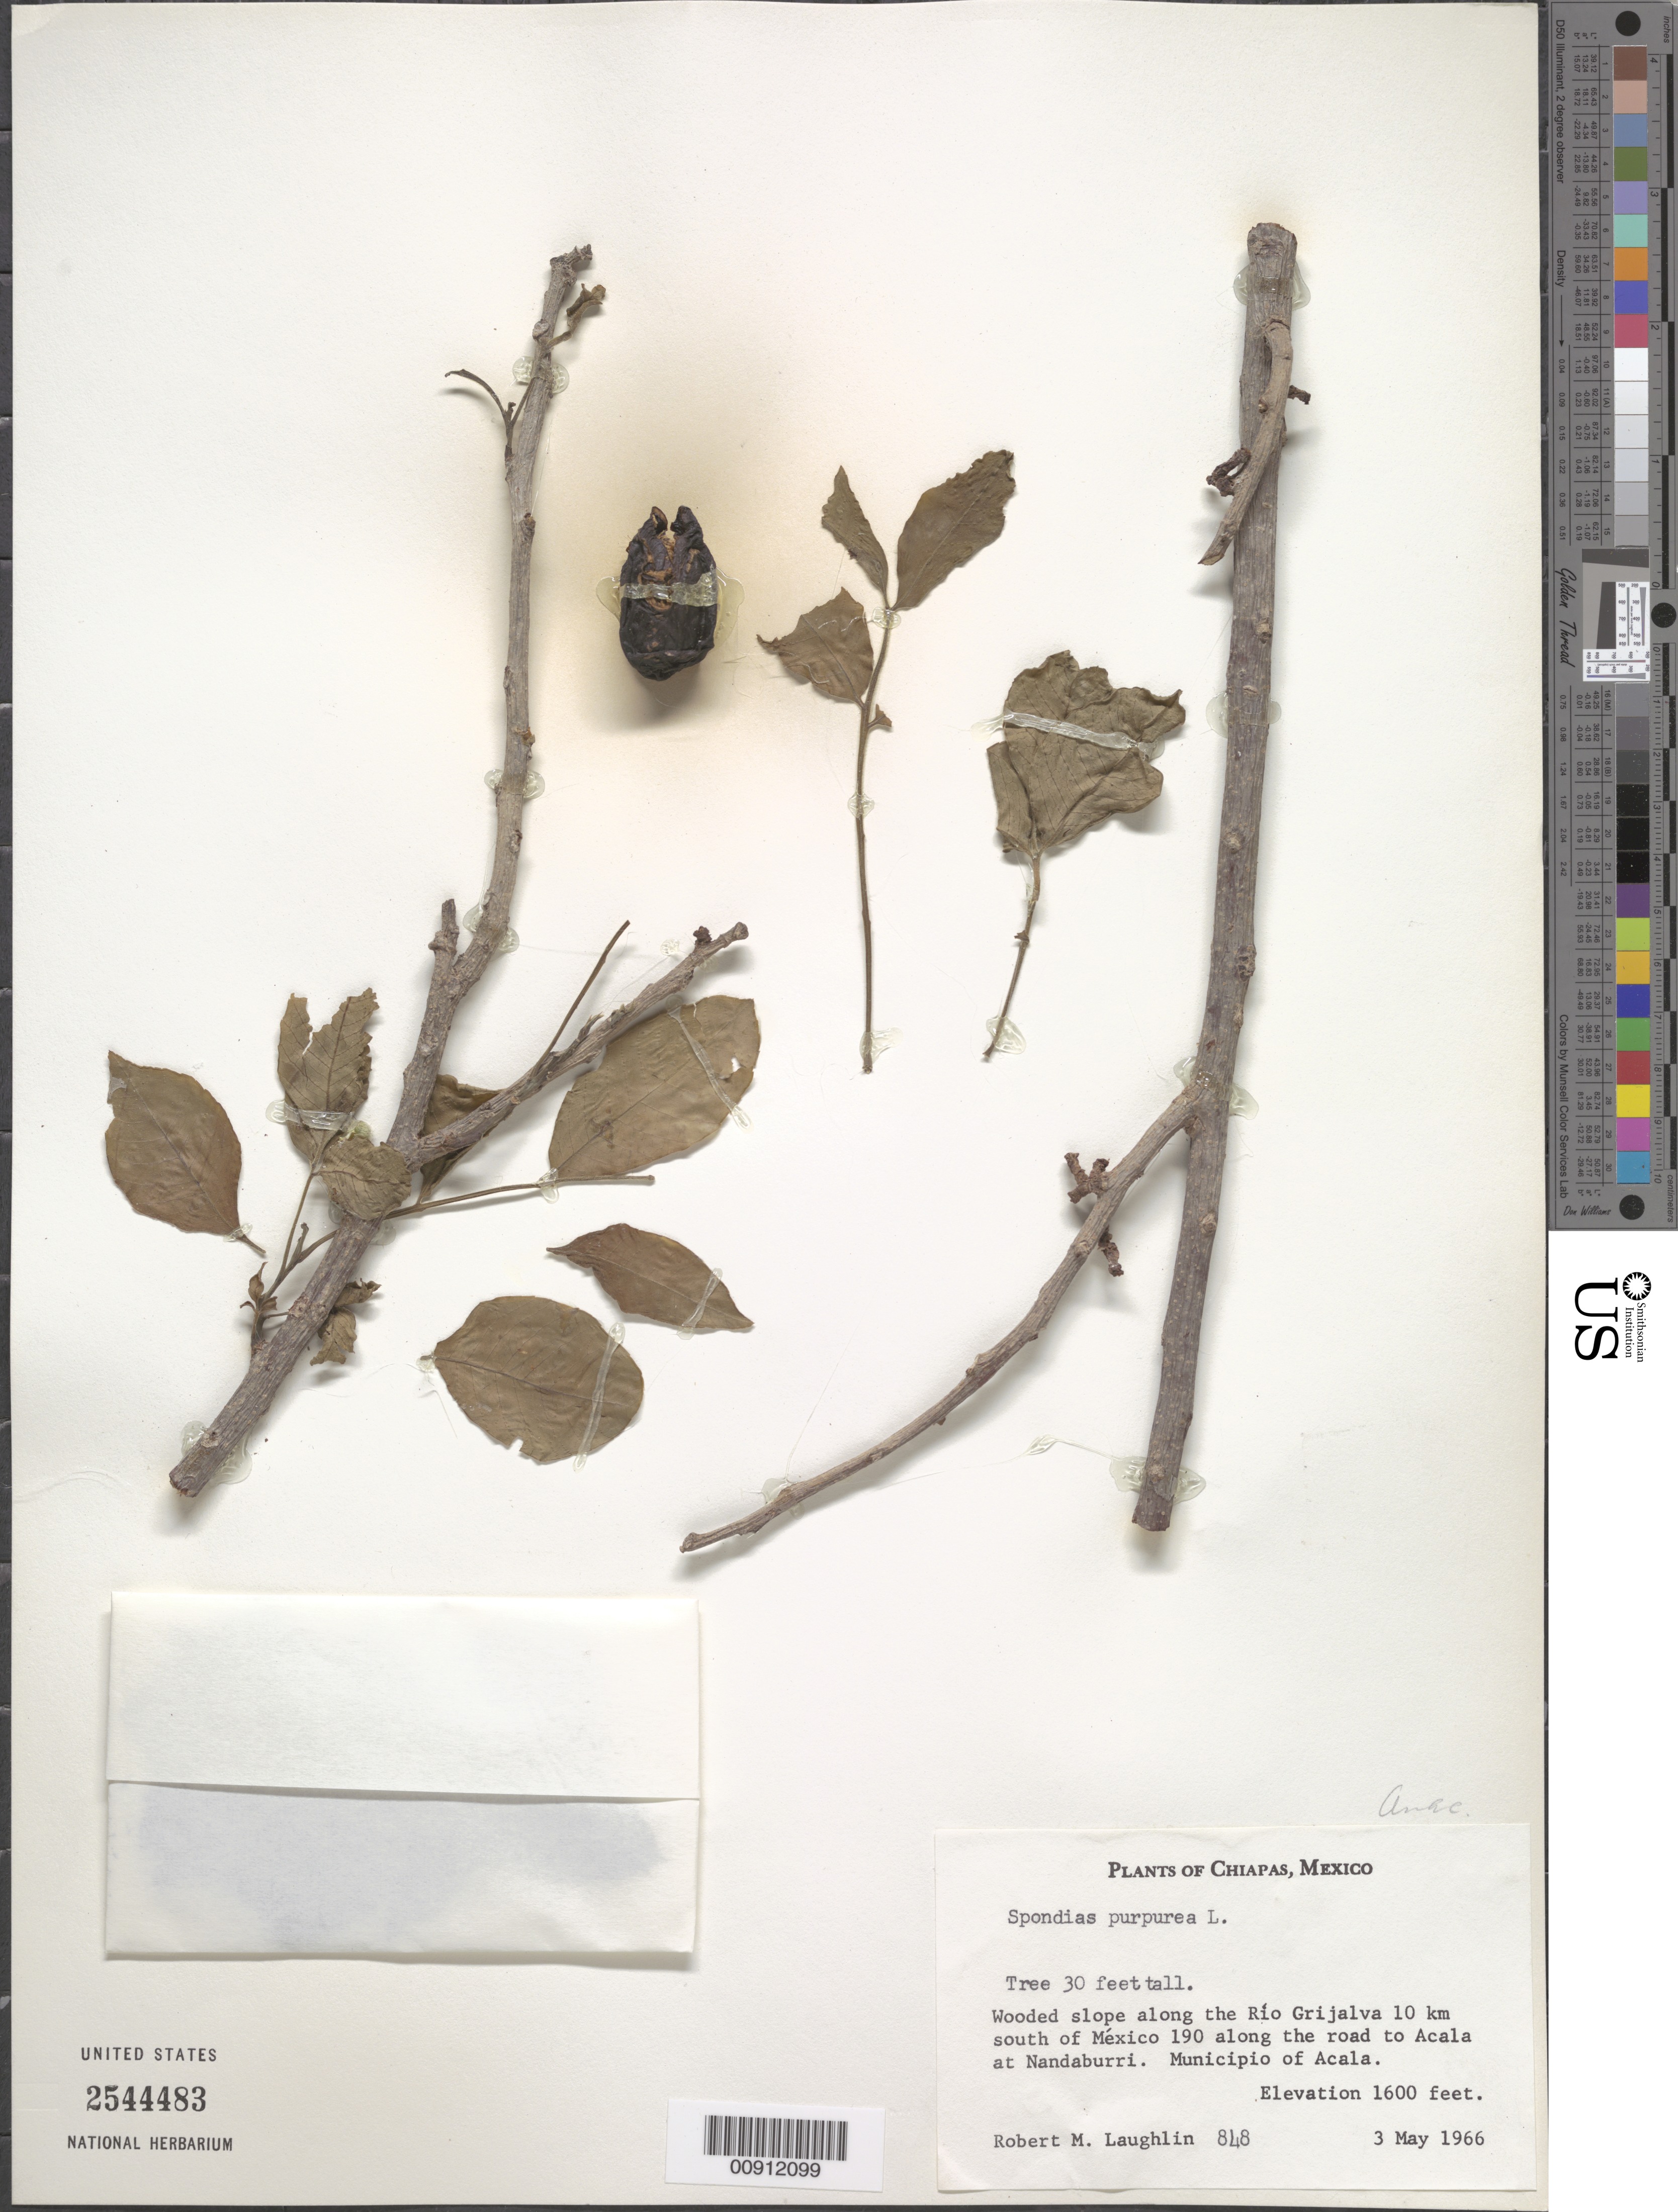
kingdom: Plantae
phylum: Tracheophyta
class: Magnoliopsida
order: Sapindales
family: Anacardiaceae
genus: Spondias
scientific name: Spondias purpurea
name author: L.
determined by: Mitchell, John D.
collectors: R. M. Laughlin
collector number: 848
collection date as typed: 03 May 1966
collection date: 1966-05-03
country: Mexico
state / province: Chiapas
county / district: Acala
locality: Wooded slope along the Río Grijalva 10 km. south of México 190 along the road to Acala at Nandaburri. Municipio of Acala, Chiapas.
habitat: Wooded slope along the Río.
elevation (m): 488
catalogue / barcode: US 2544483